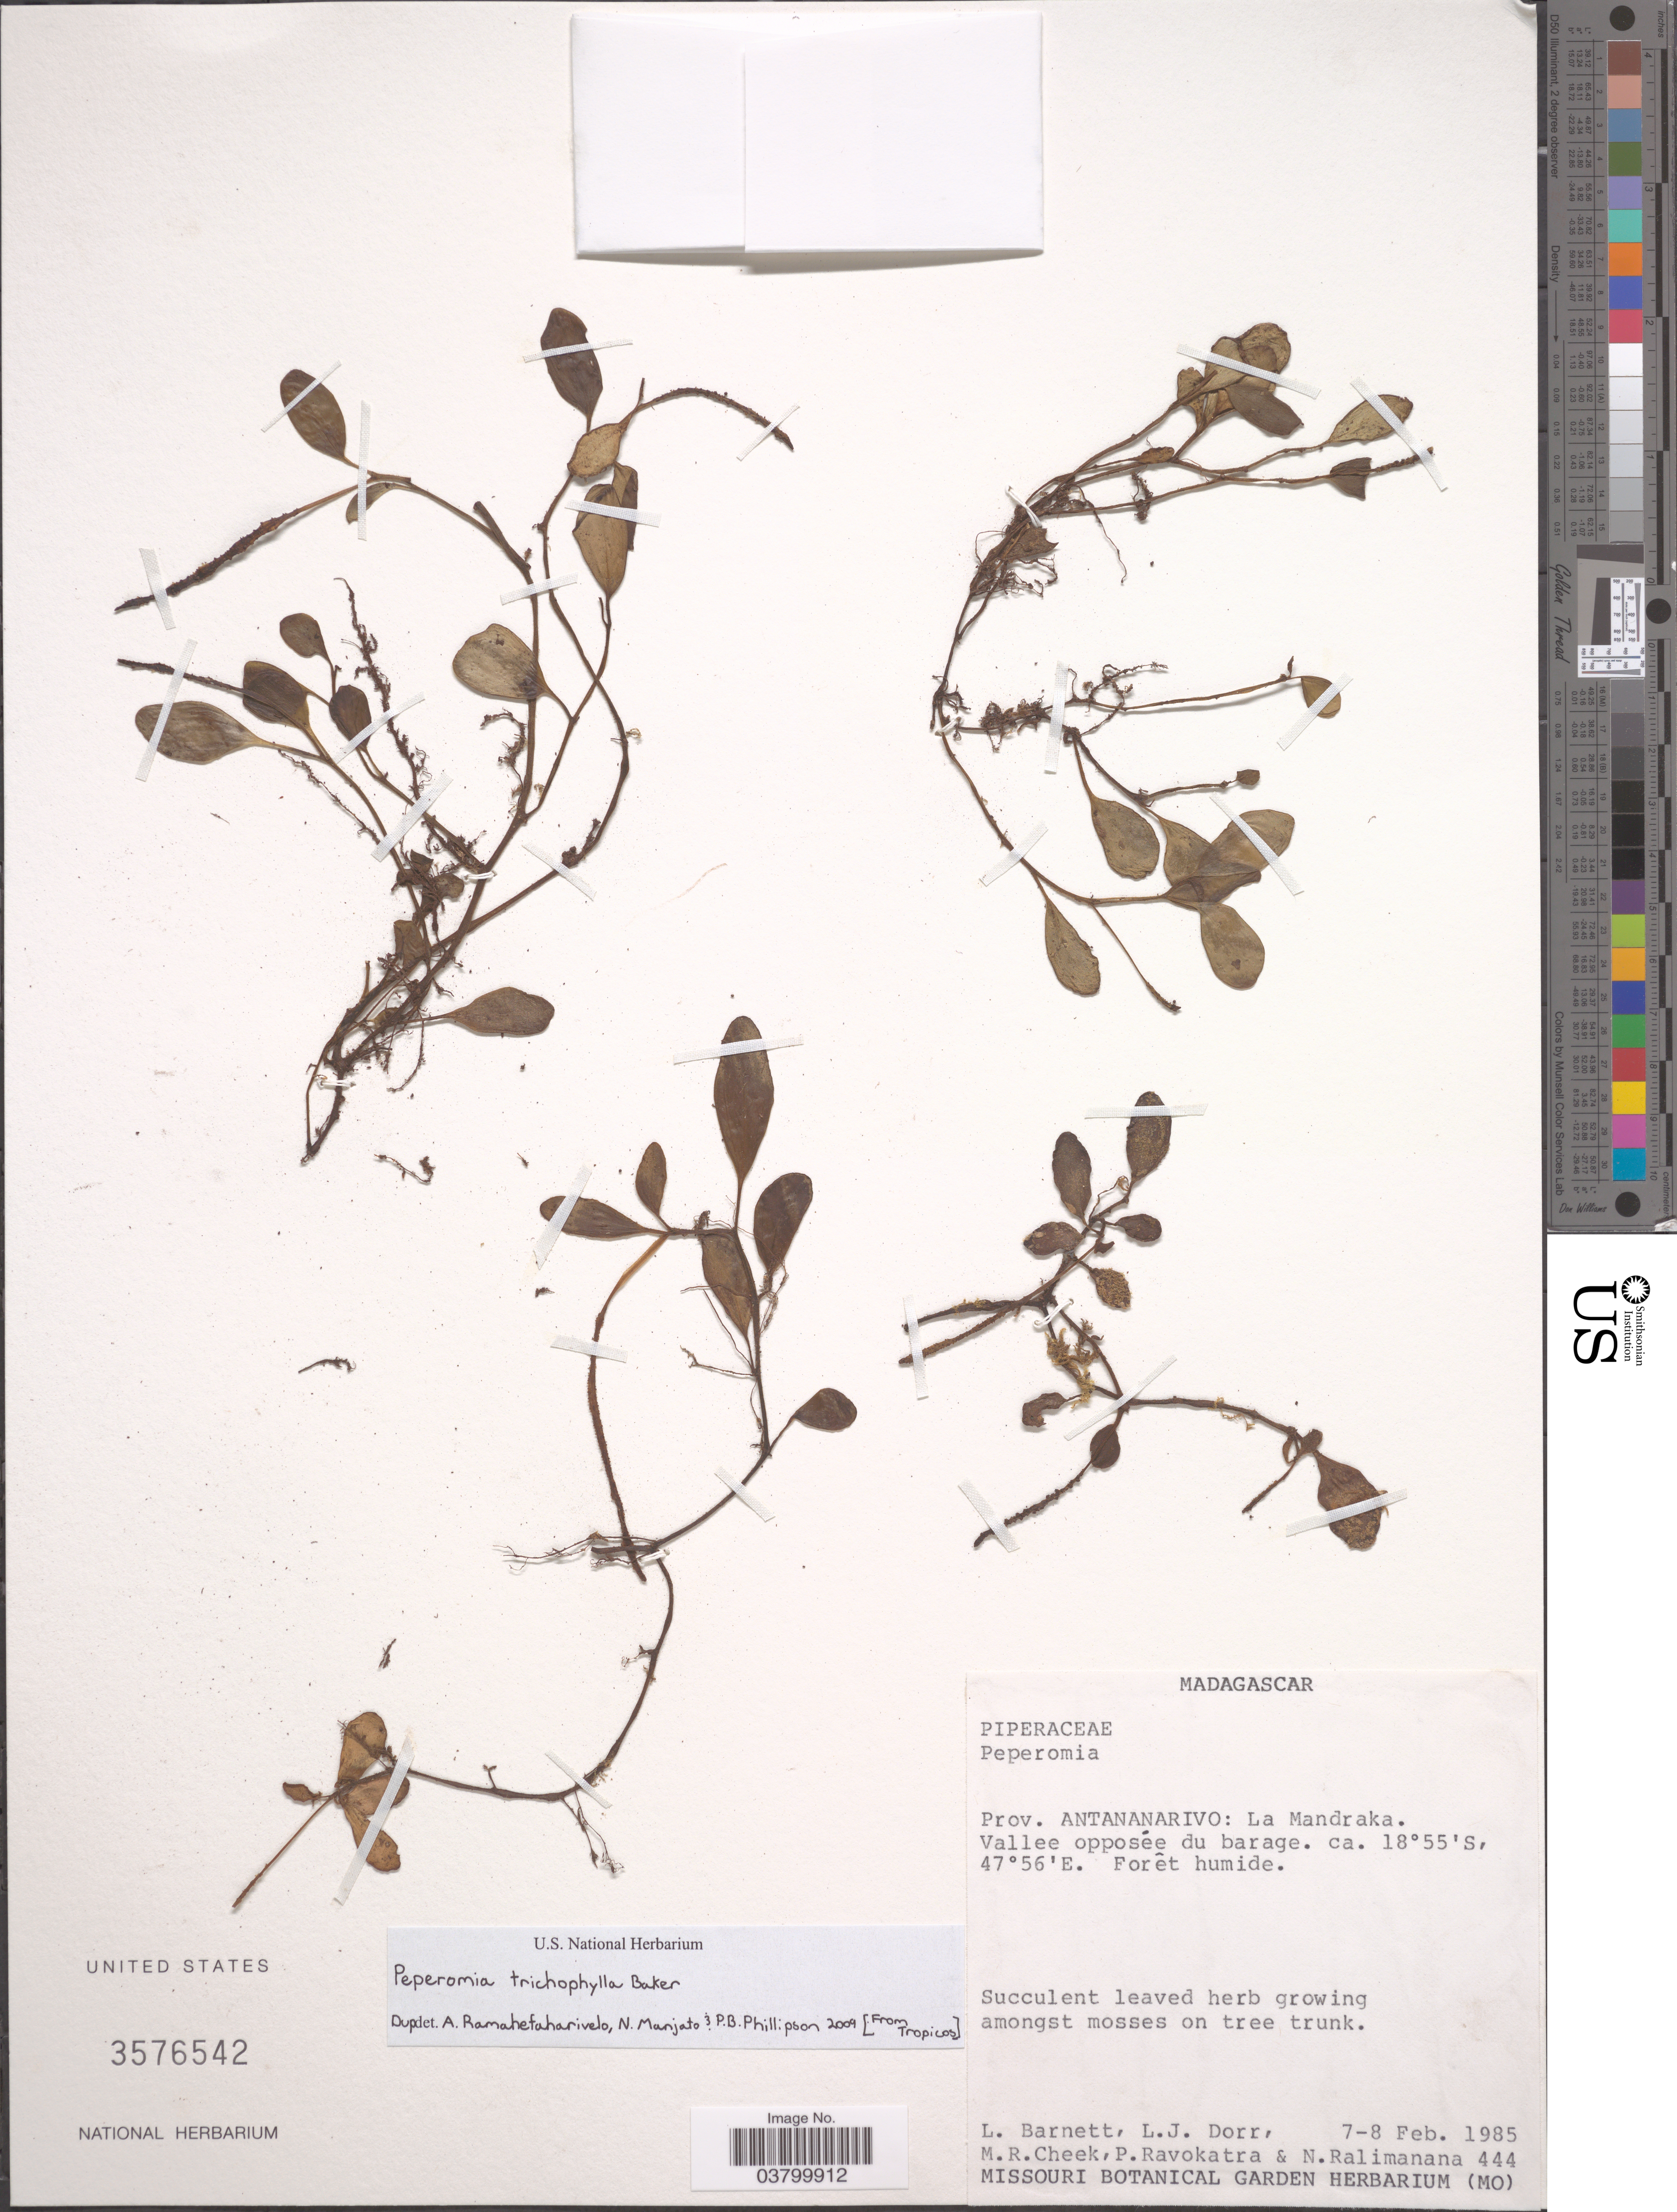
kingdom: Plantae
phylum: Tracheophyta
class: Magnoliopsida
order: Piperales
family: Piperaceae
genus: Peperomia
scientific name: Peperomia trichophylla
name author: Baker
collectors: L. C. Barnett, L. J. Dorr, M. Cheek, P. Ravokatra & N. Ralimanana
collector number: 444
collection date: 1985-02-07/1985-02-08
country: Madagascar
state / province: Analamanga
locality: La Mandraka. Vallee opposée du barage.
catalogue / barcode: US 3576542